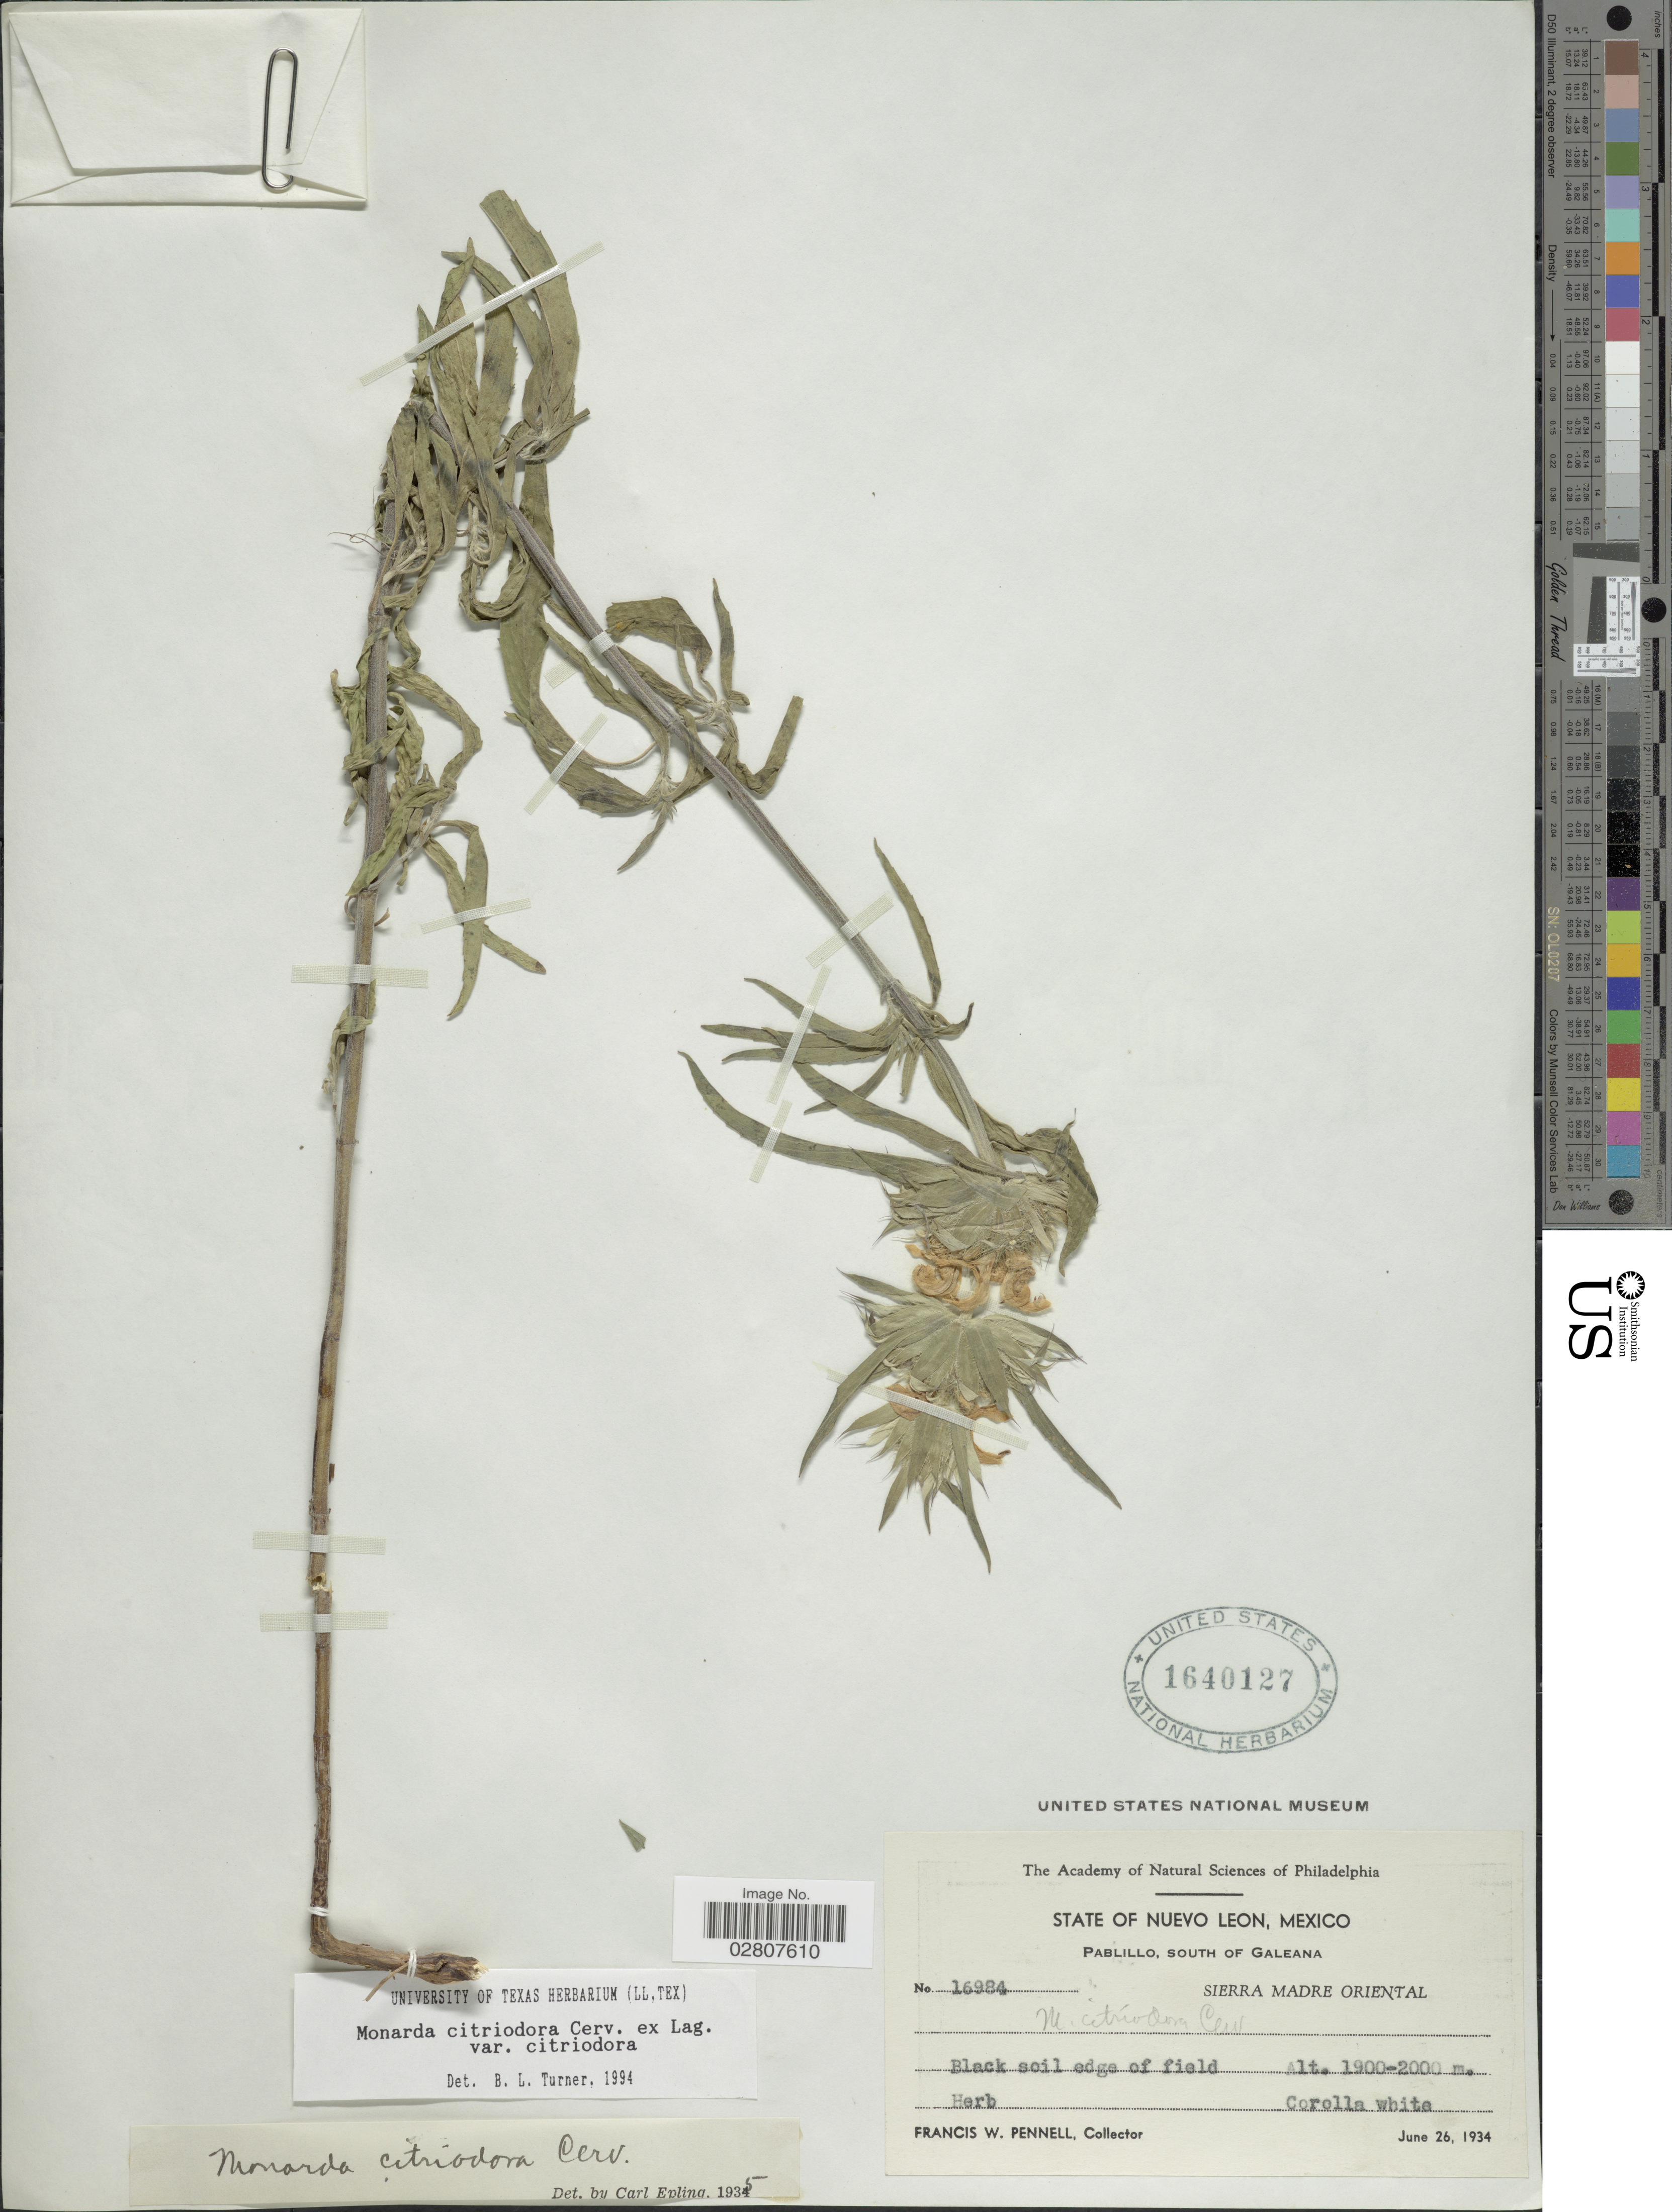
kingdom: Plantae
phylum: Tracheophyta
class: Magnoliopsida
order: Lamiales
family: Lamiaceae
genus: Monarda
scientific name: Monarda citriodora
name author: Cerv. ex Lag.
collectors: F. W. Pennell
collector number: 16984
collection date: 1934-06-26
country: Mexico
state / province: Nuevo León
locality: Pablillo, south of Galeana. Sierra Madre Oriental.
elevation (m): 1900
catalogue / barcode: US 1640127